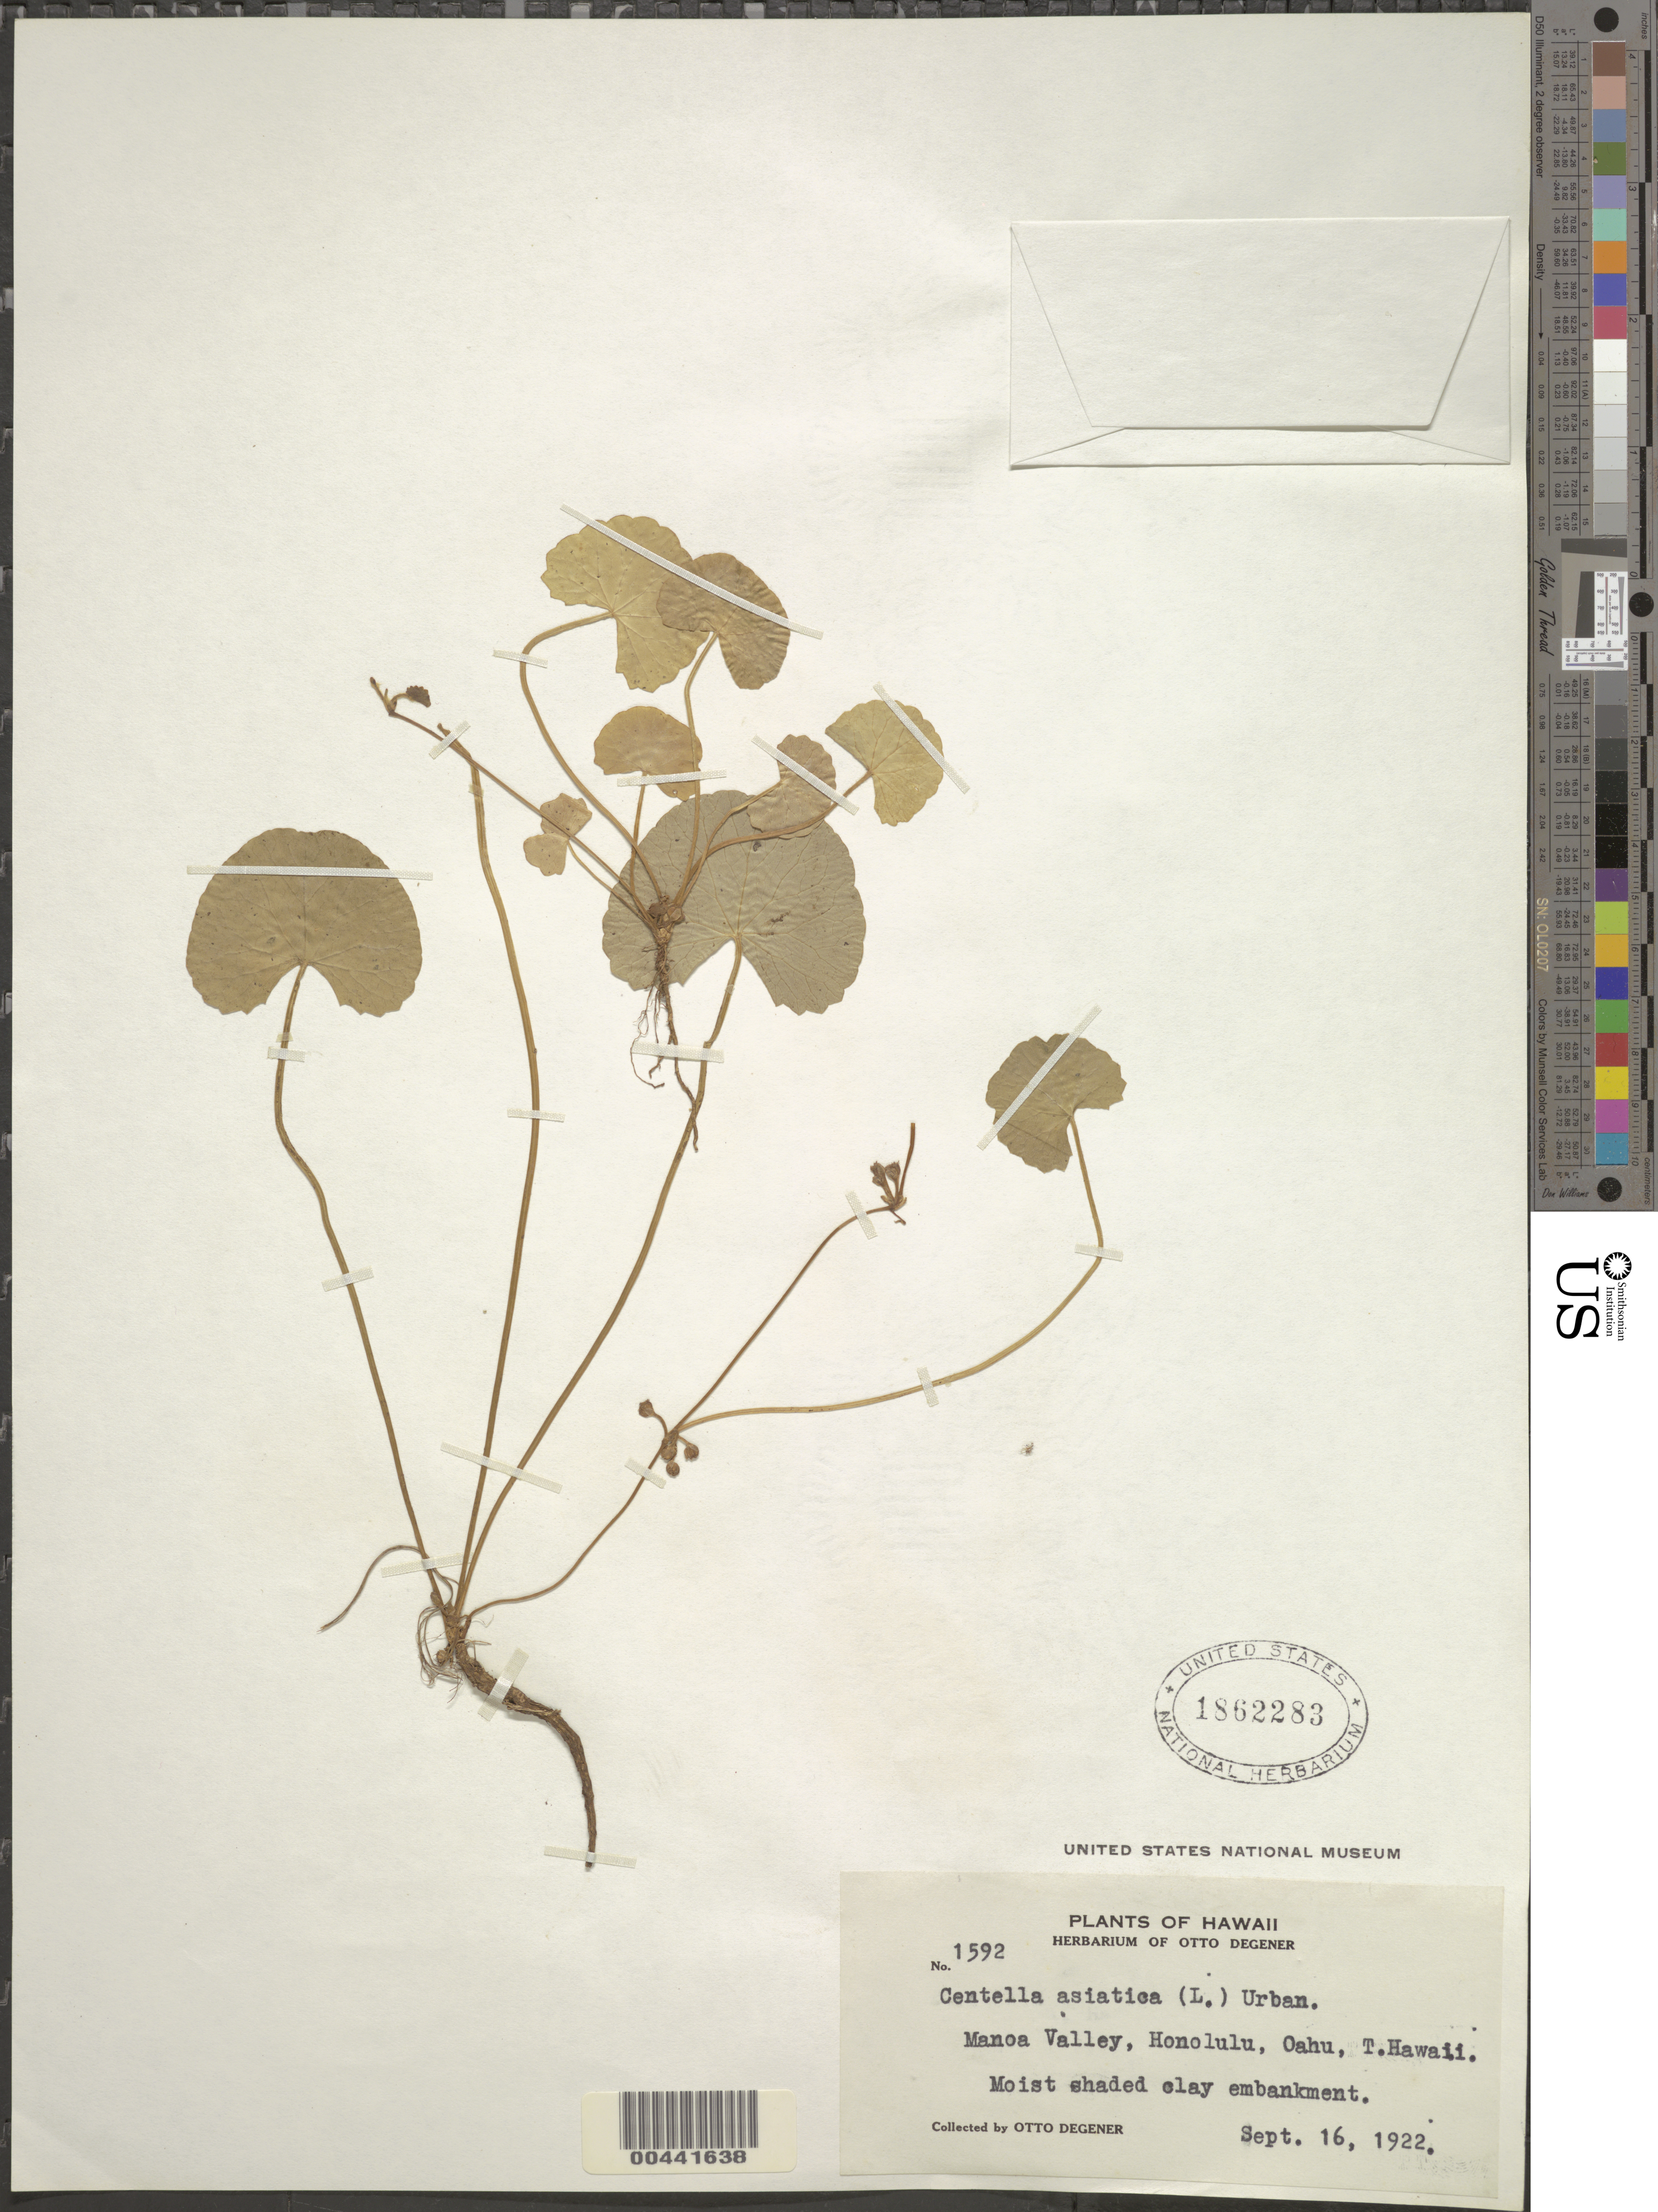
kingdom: Plantae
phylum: Tracheophyta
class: Magnoliopsida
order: Apiales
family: Apiaceae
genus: Centella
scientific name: Centella asiatica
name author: (L.) Urb.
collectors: O. Degener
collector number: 1592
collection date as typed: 16 Sep 1922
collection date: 1922-09-16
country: United States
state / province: Hawaii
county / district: Honolulu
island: Oahu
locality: Manoa Valley, Honolulu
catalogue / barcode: US 1862283